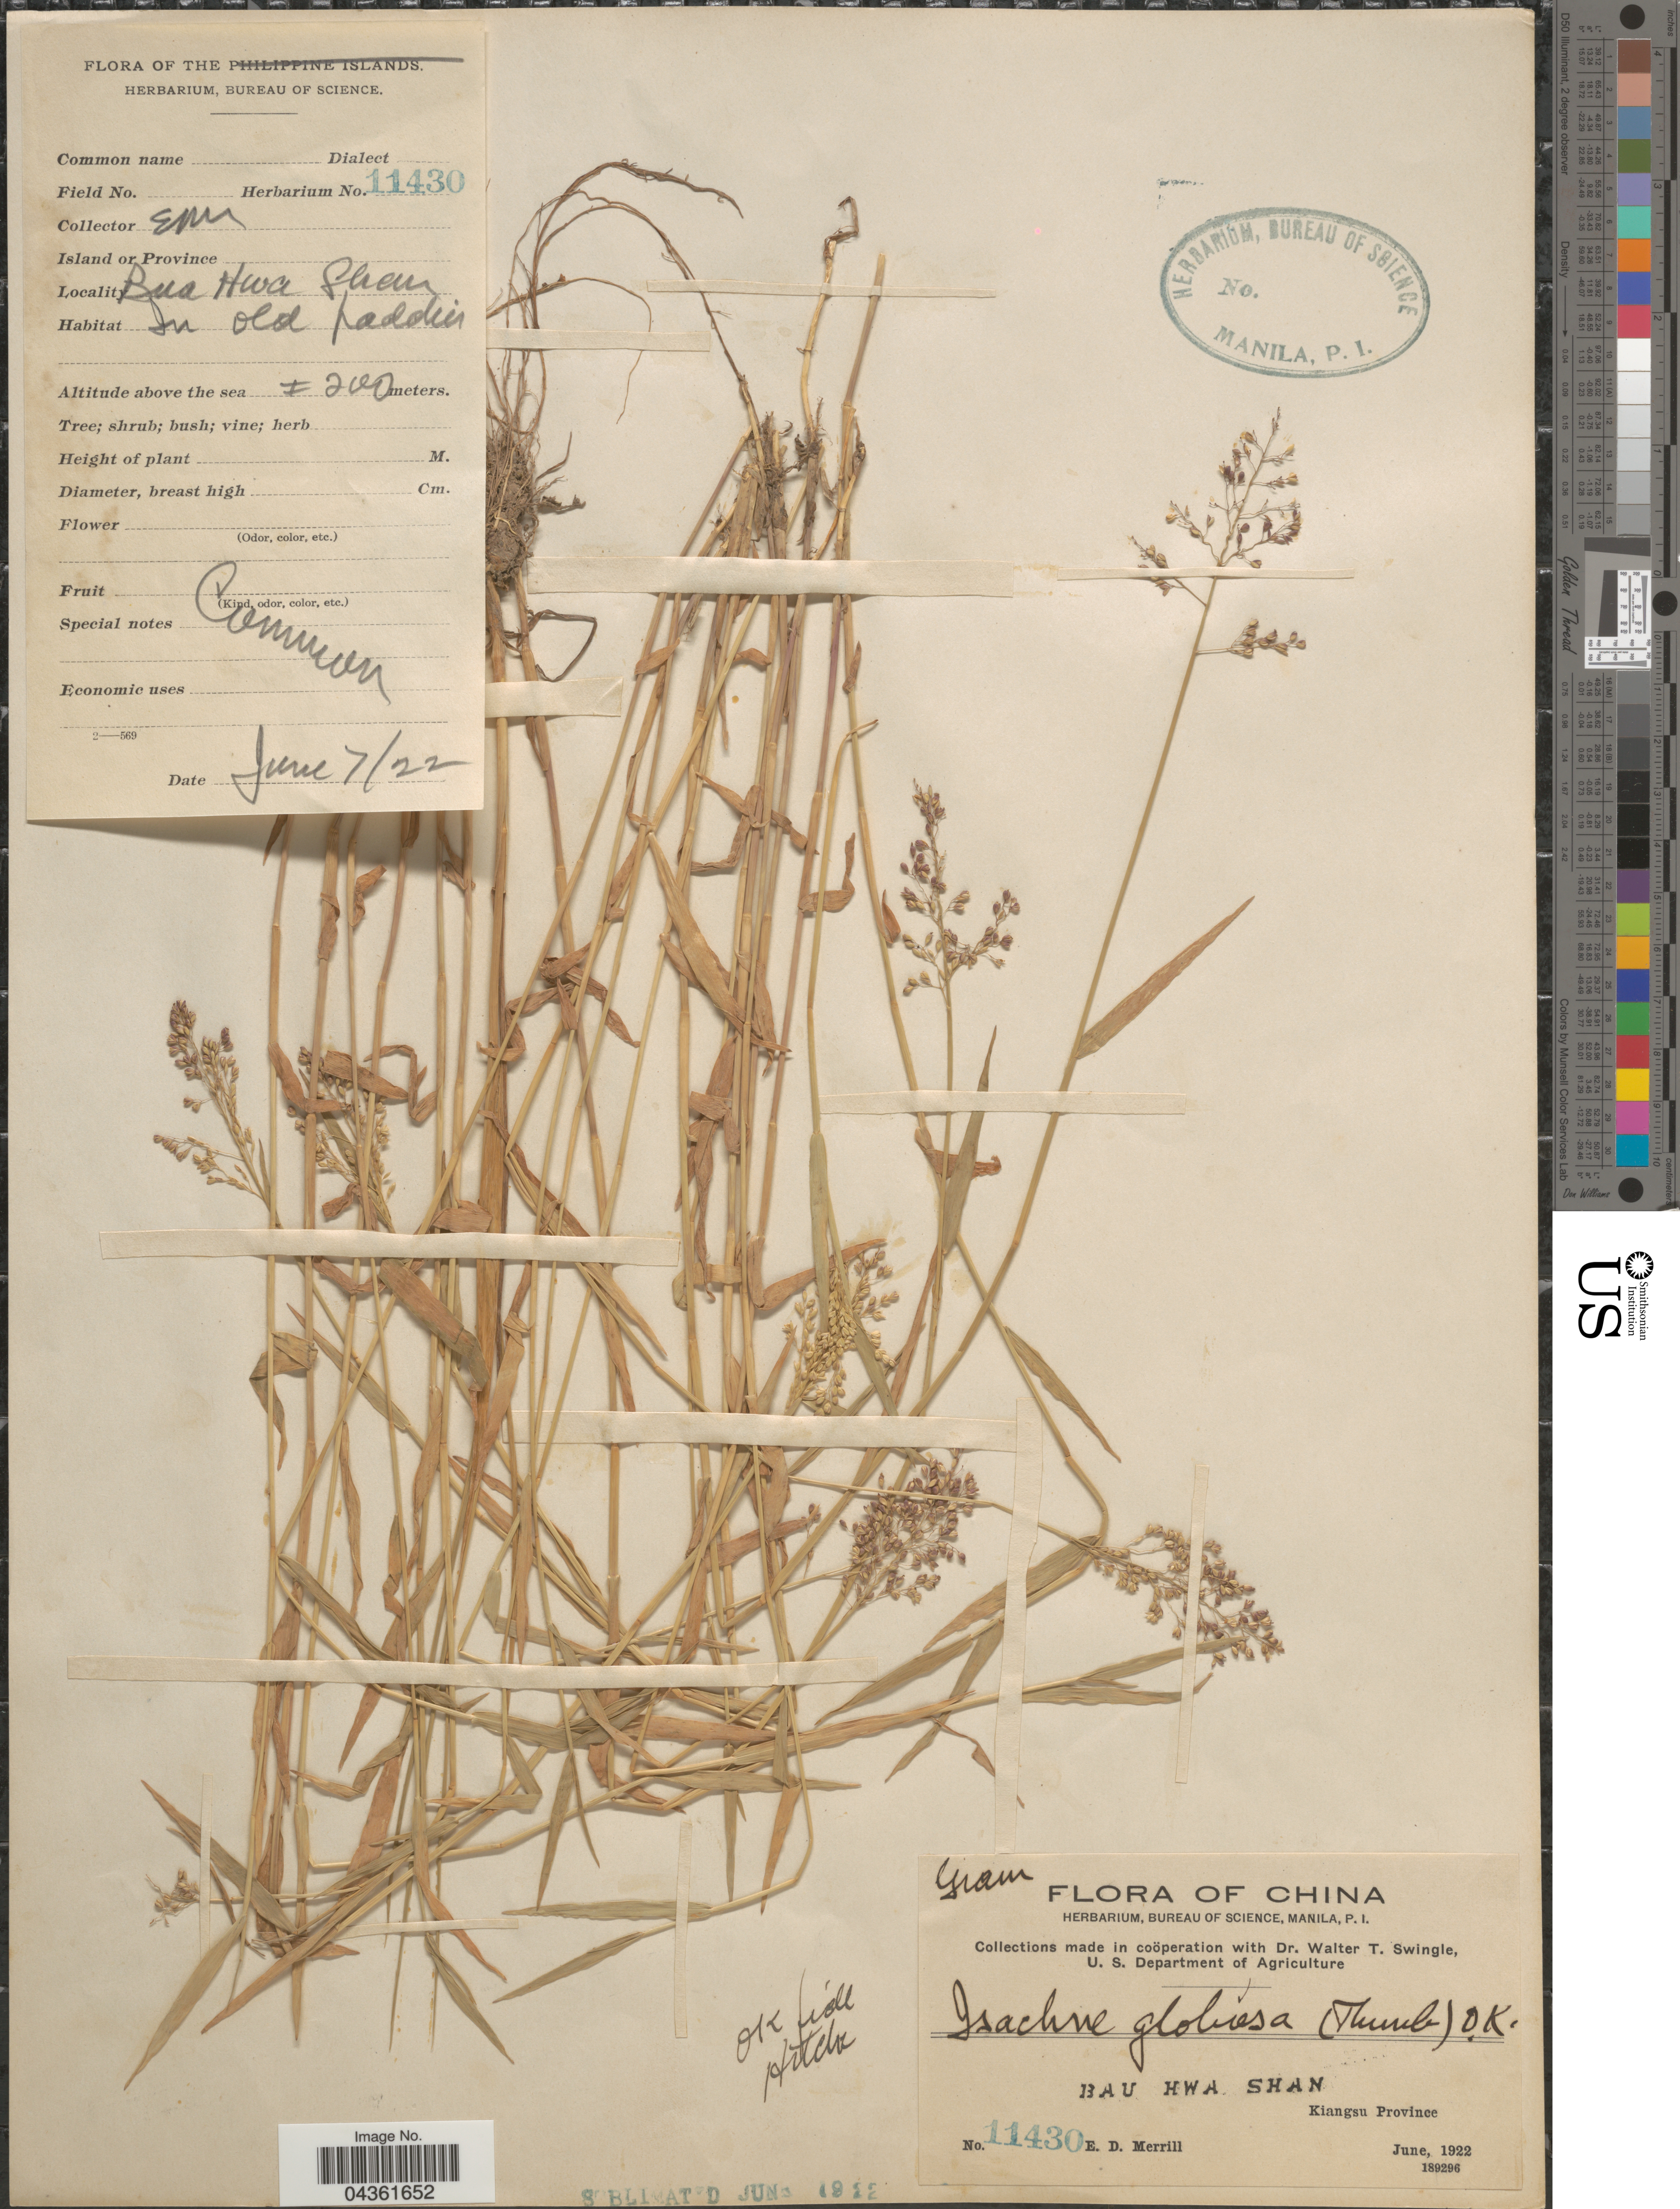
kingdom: Plantae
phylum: Tracheophyta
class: Liliopsida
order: Poales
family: Poaceae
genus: Isachne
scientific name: Isachne globosa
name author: (Thunb.) Kuntze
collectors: E. D. Merrill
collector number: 11430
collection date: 1922-06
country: China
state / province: Jiangsu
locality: Bau Hwa Shan. Kiangsu Province.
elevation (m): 200